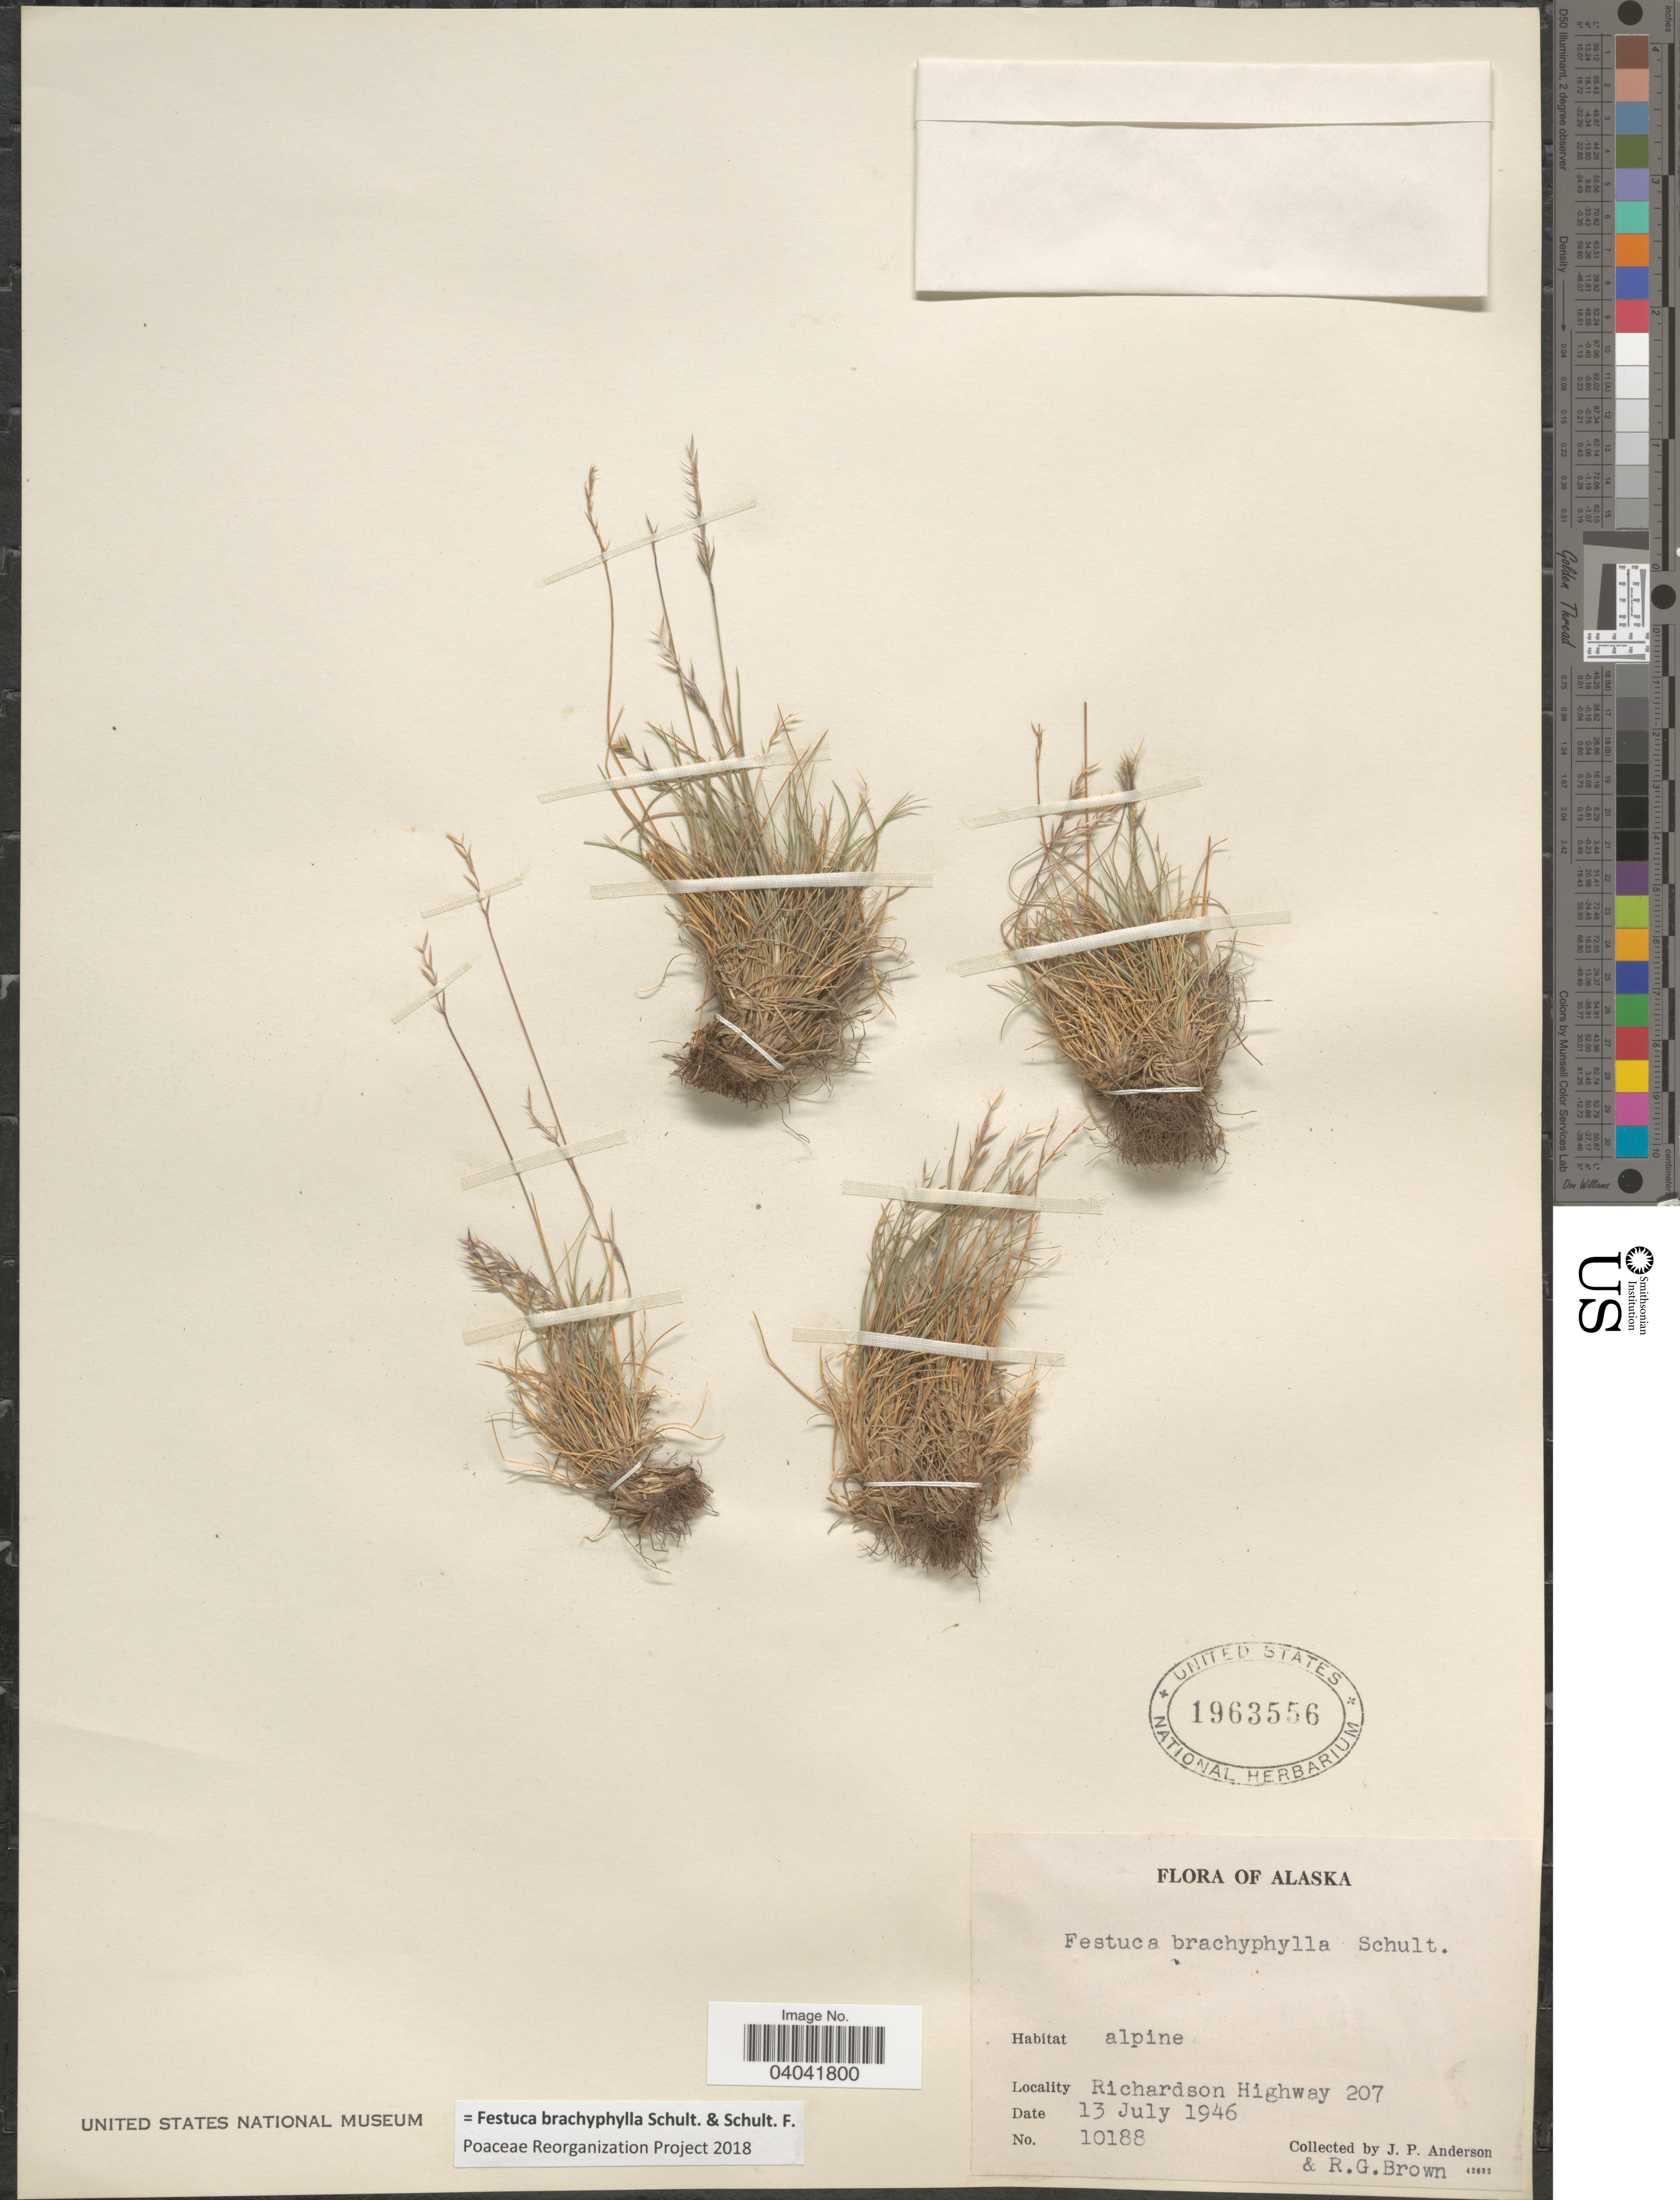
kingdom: Plantae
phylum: Tracheophyta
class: Liliopsida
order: Poales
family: Poaceae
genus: Festuca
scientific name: Festuca brachyphylla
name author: Schult. & Schult. f.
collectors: J. P. Anderson & R. G. Brown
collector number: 10188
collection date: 1946-07-13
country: United States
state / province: Alaska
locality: Richardson Highway 207.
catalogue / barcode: US 1963556